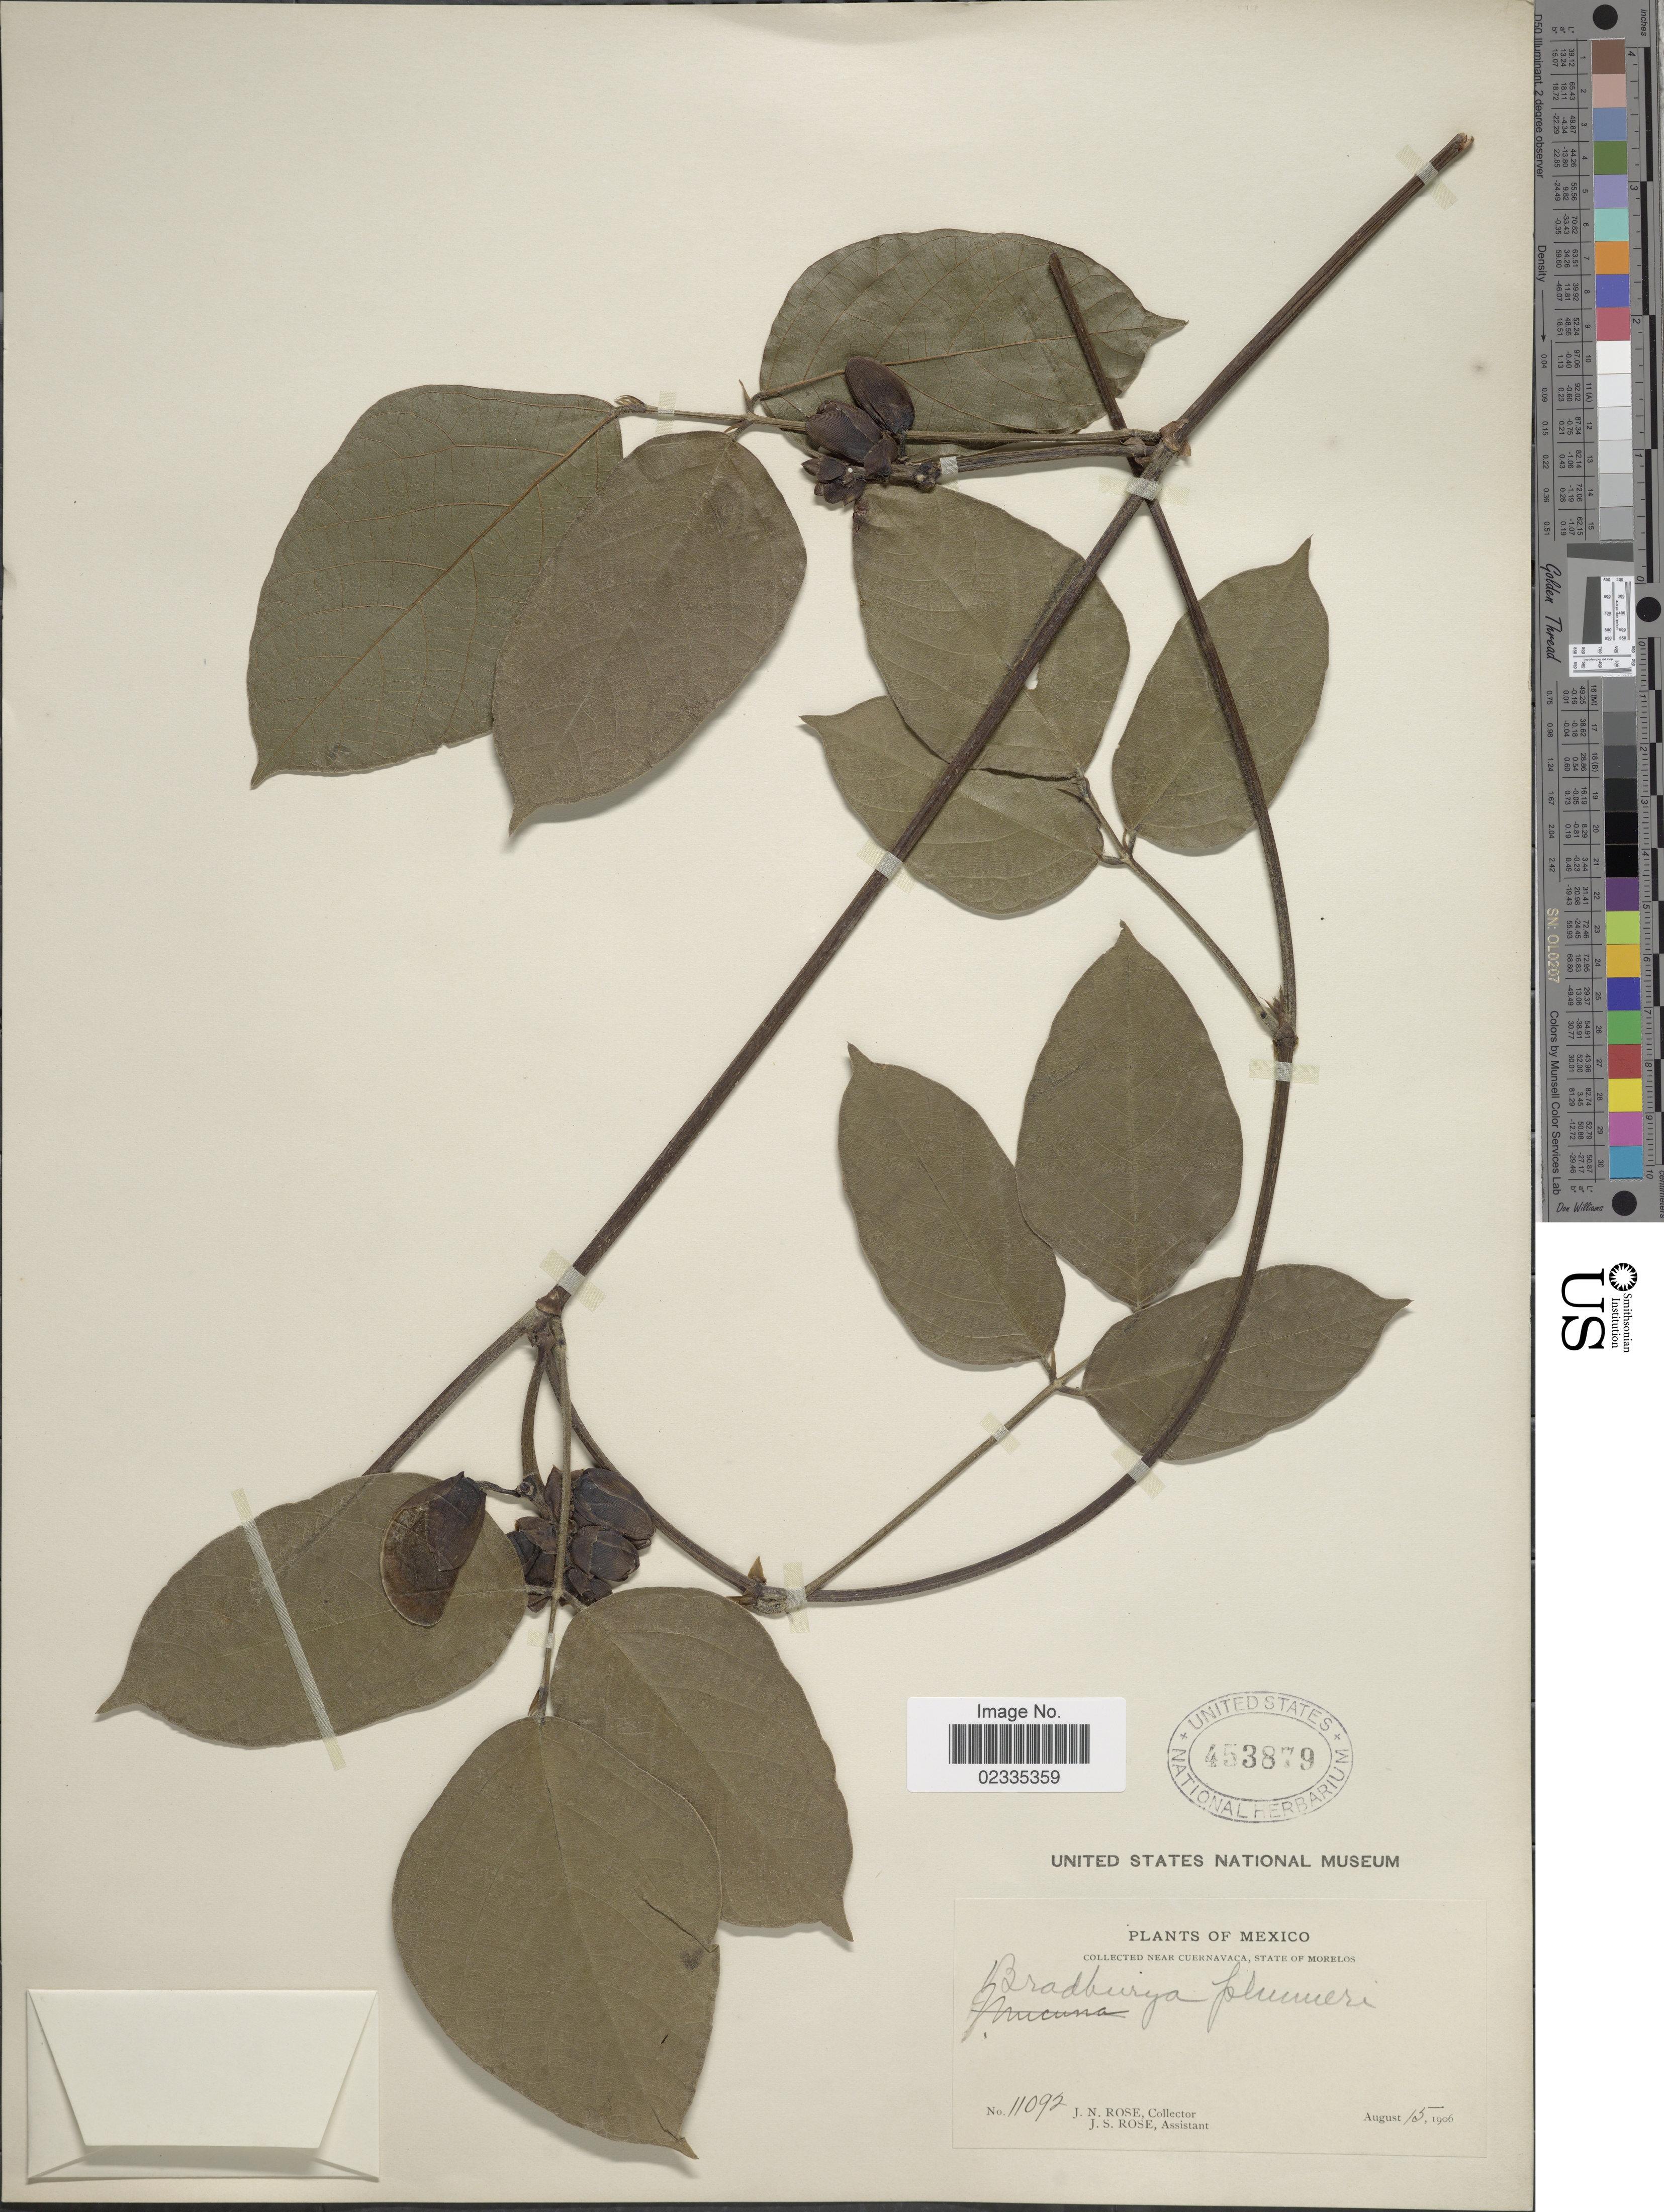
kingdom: Plantae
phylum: Tracheophyta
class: Magnoliopsida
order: Fabales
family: Fabaceae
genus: Centrosema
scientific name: Centrosema plumieri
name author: (Turpin ex Pers.) Benth.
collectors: J. N. Rose & J. S. Rose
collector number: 11092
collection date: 1906-08-15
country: Mexico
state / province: Morelos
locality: Near Cuernavaca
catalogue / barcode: US 453879